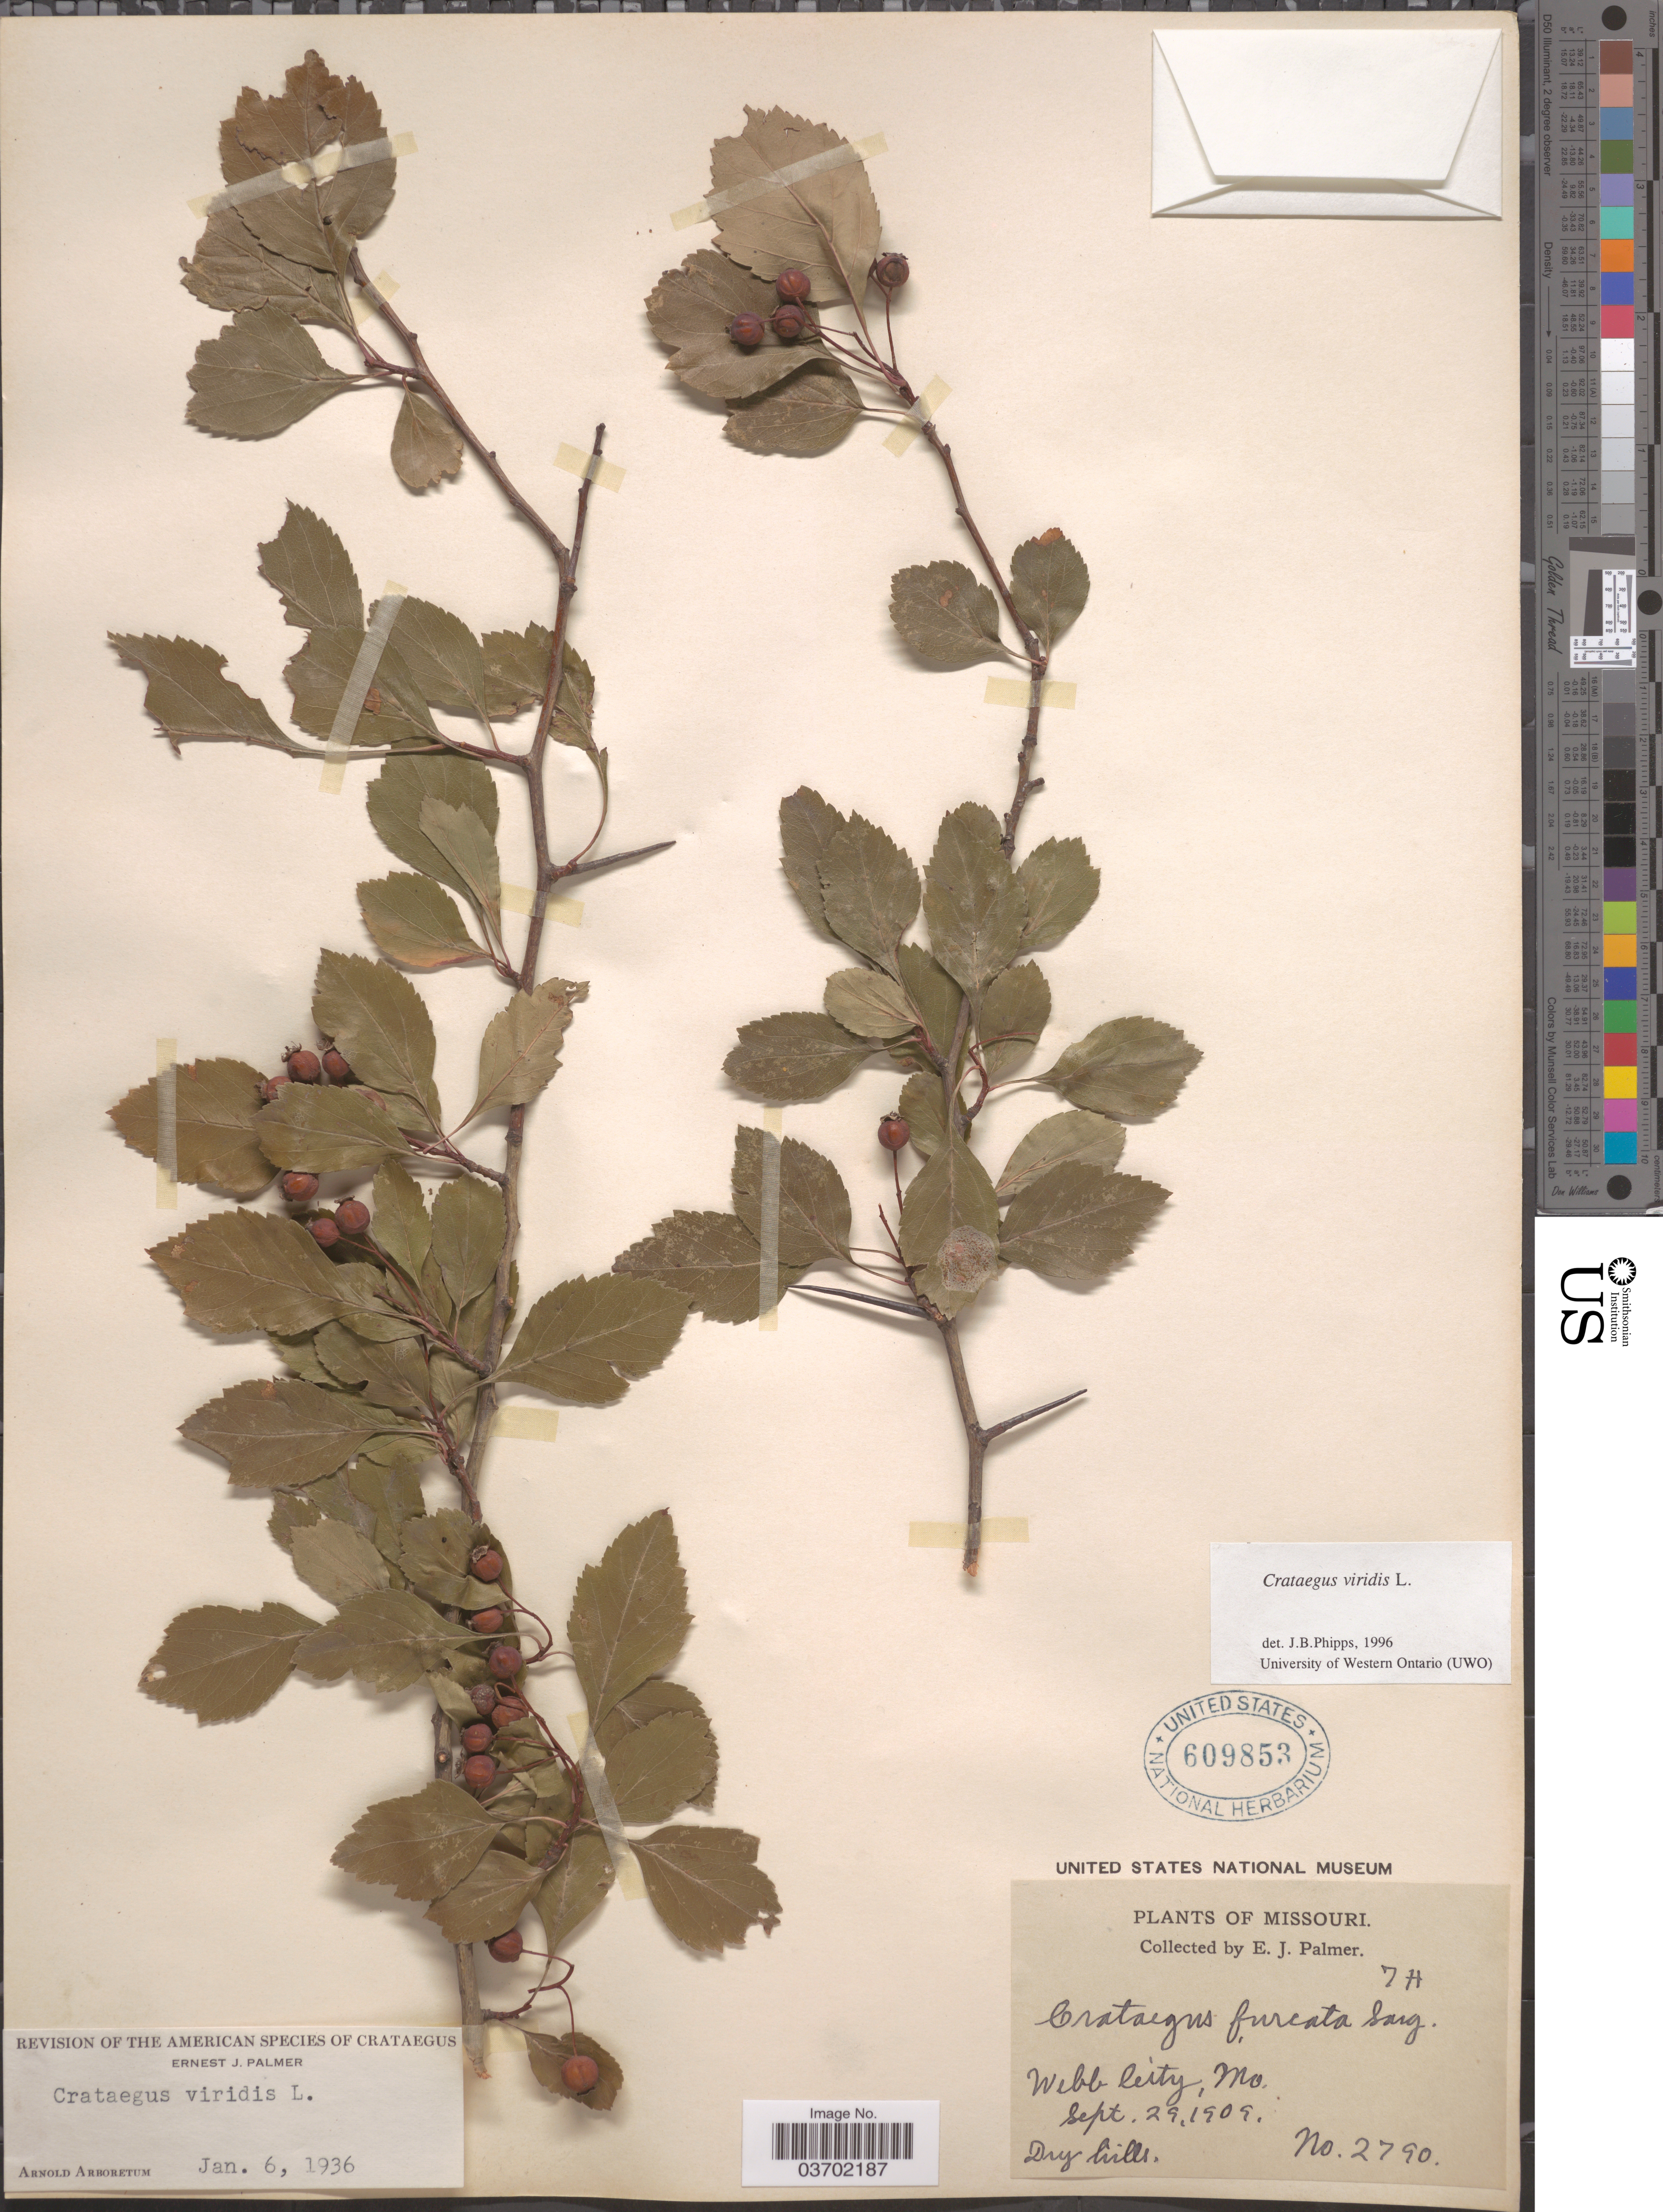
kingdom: Plantae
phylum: Tracheophyta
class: Magnoliopsida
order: Rosales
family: Rosaceae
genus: Crataegus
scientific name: Crataegus viridis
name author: L.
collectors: E. J. Palmer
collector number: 2790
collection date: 1909-09-29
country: United States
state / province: Missouri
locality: Webb City.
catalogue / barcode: US 609853